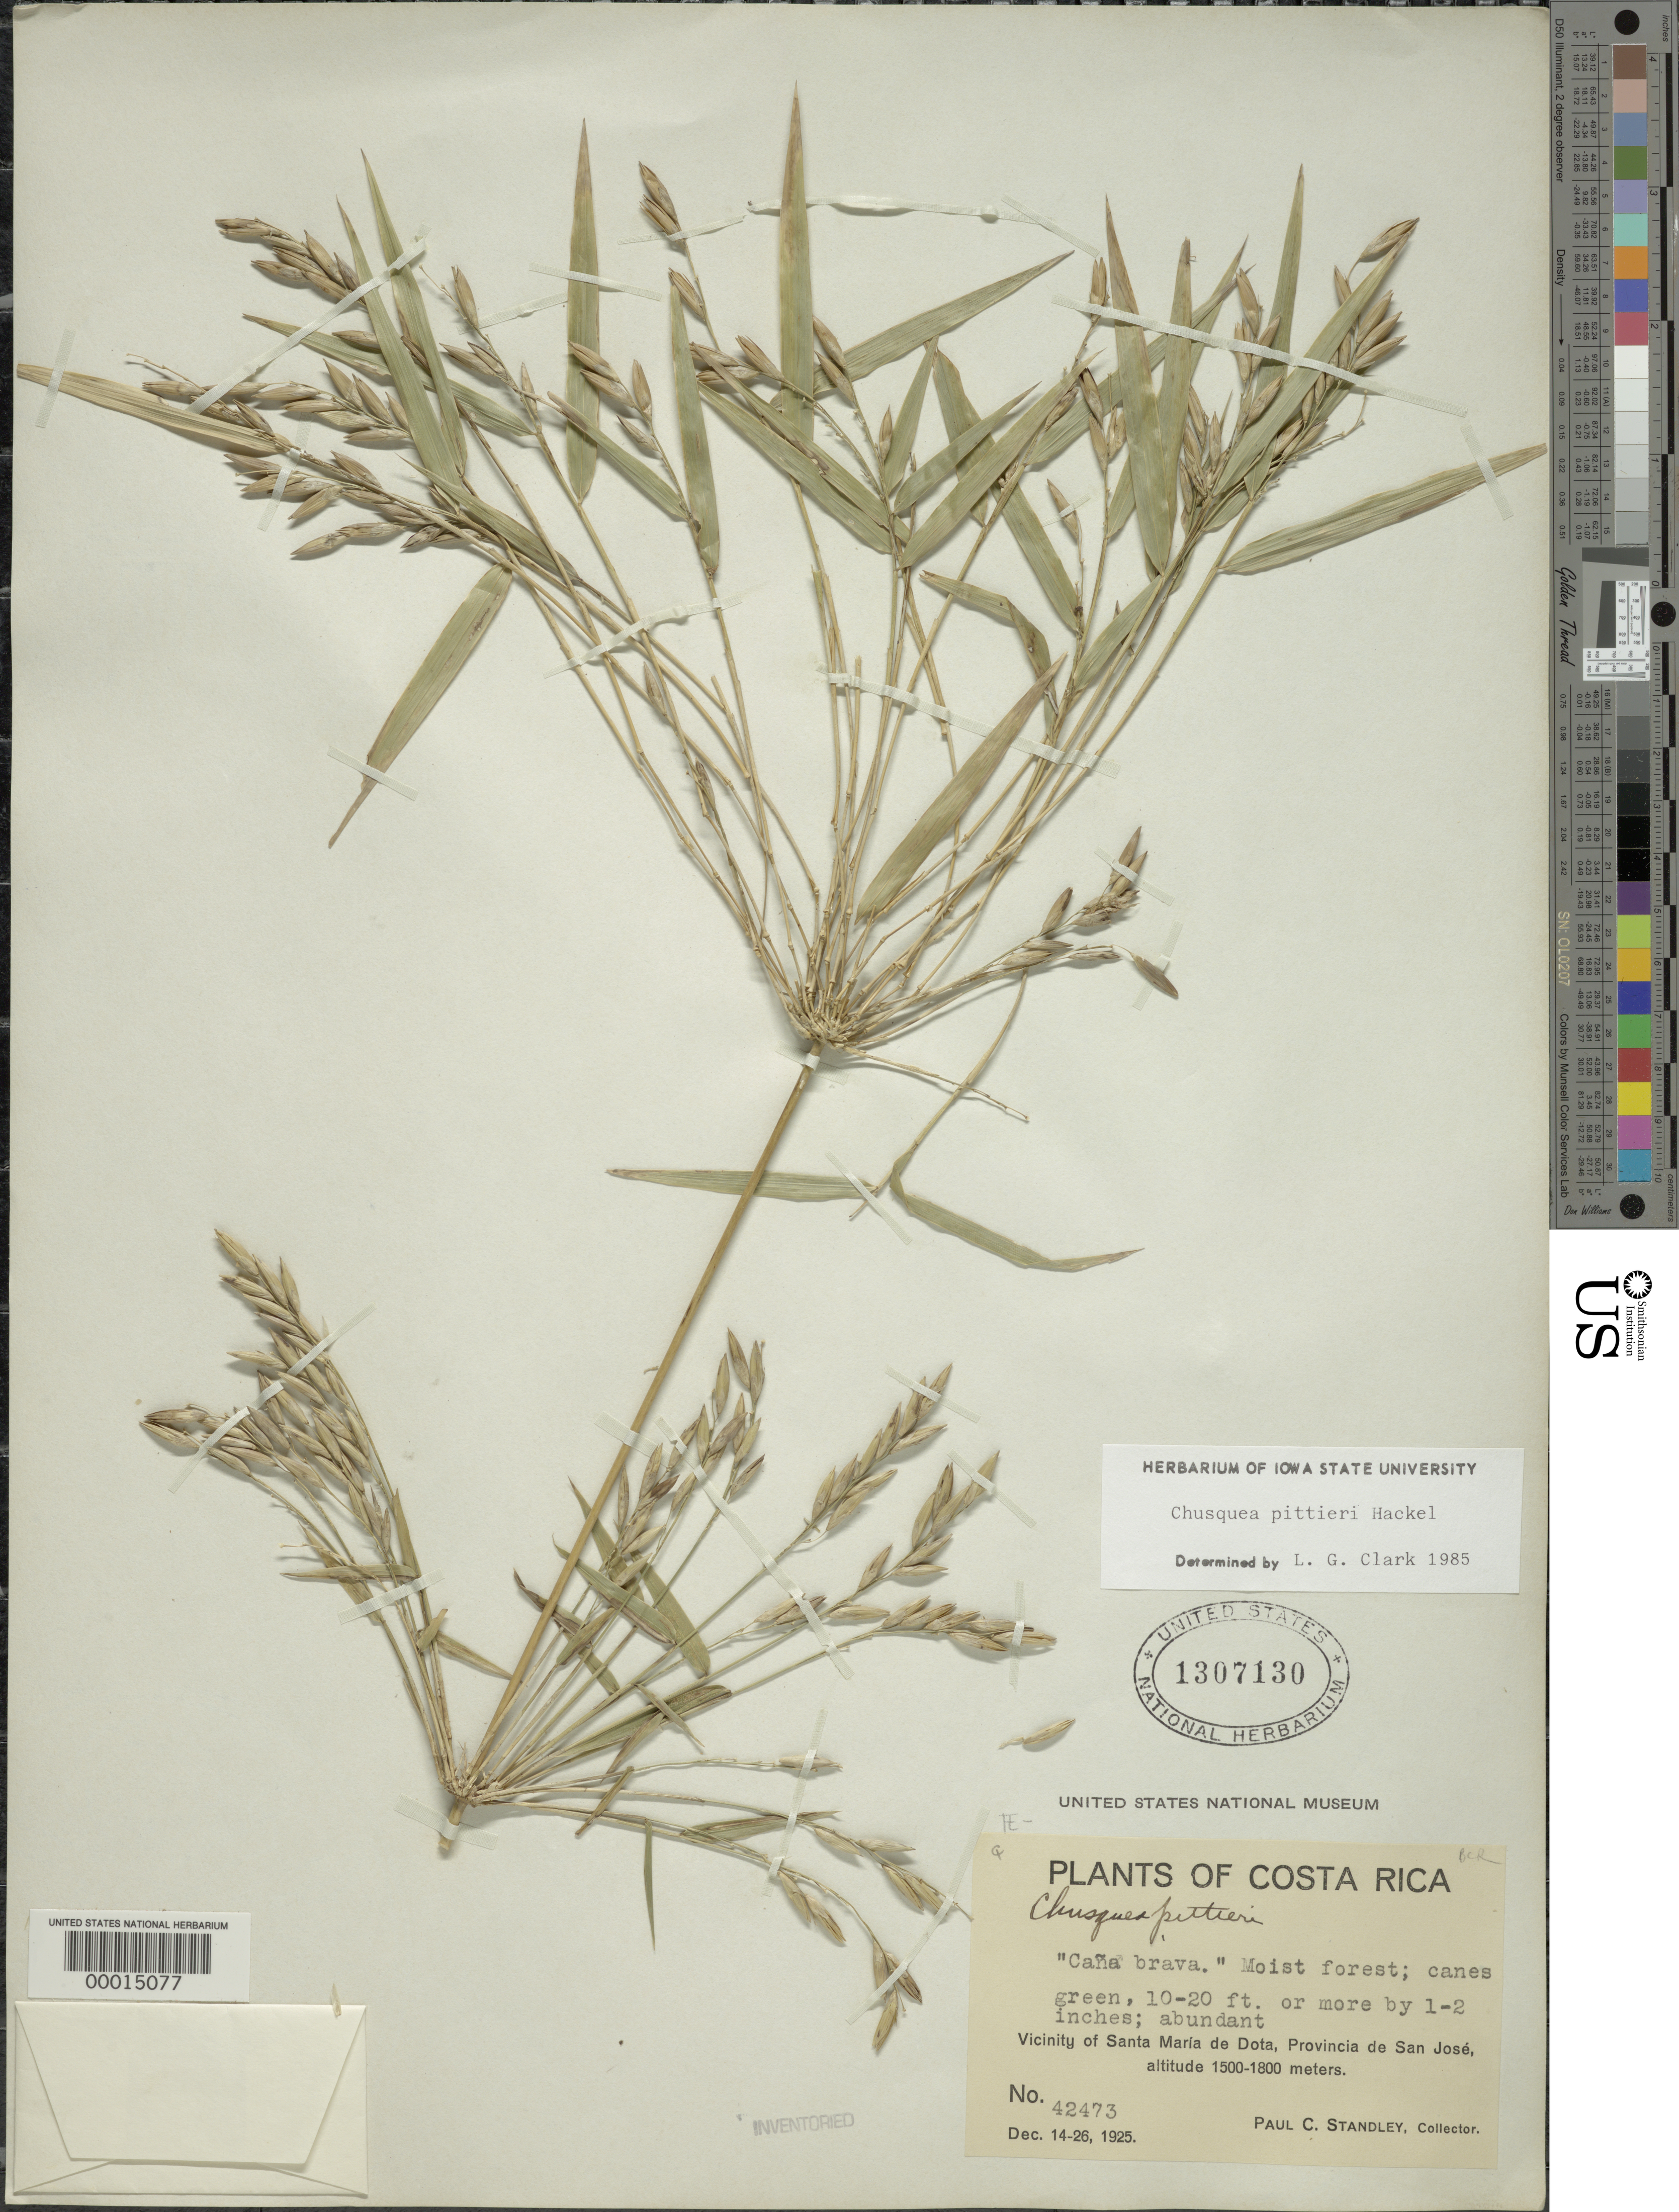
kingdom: Plantae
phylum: Tracheophyta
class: Liliopsida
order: Poales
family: Poaceae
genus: Chusquea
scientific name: Chusquea pittieri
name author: Hack.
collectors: P. C. Standley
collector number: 42473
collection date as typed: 14 Dec 1925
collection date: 1925-12-14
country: Costa Rica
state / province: San José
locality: Santa maria de dota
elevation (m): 1500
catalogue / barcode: US 1307130